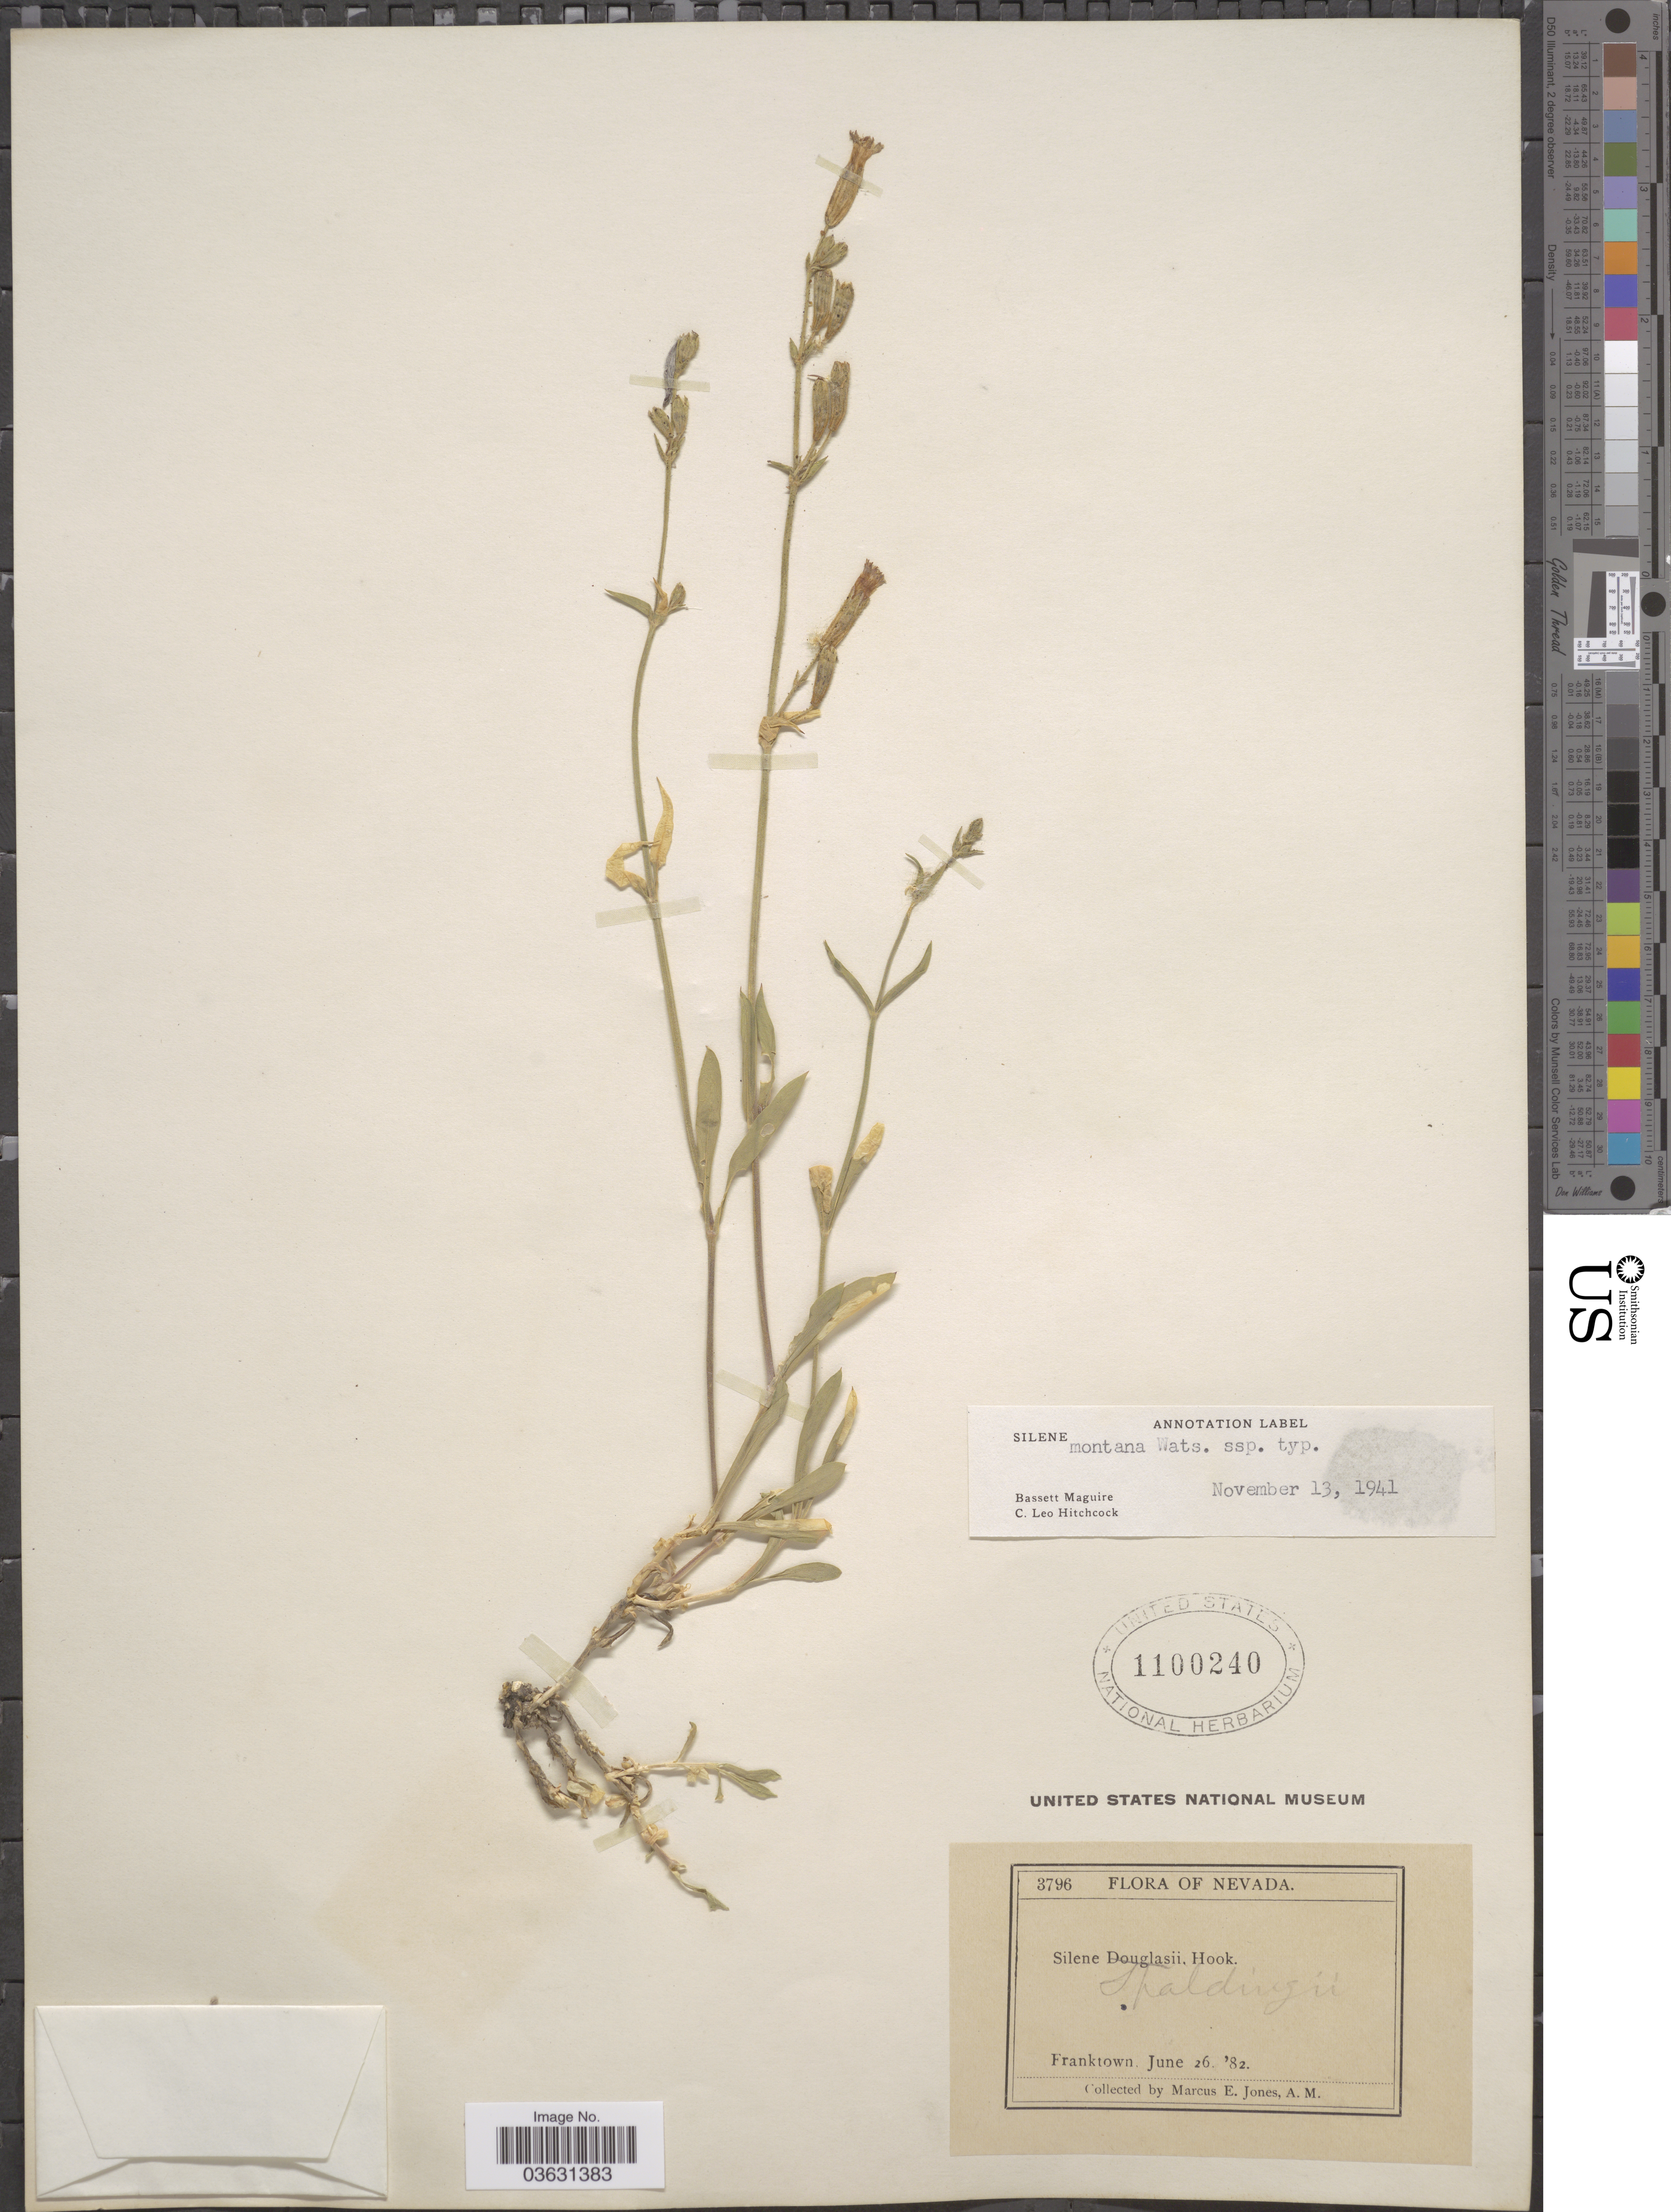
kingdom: Plantae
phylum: Tracheophyta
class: Magnoliopsida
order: Caryophyllales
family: Caryophyllaceae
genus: Silene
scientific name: Silene montana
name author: Arrond.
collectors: M. E. Jones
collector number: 3796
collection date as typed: Transcribed d/m/y: 26/6/82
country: United States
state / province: Nevada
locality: Franktown.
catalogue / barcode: US 1100240